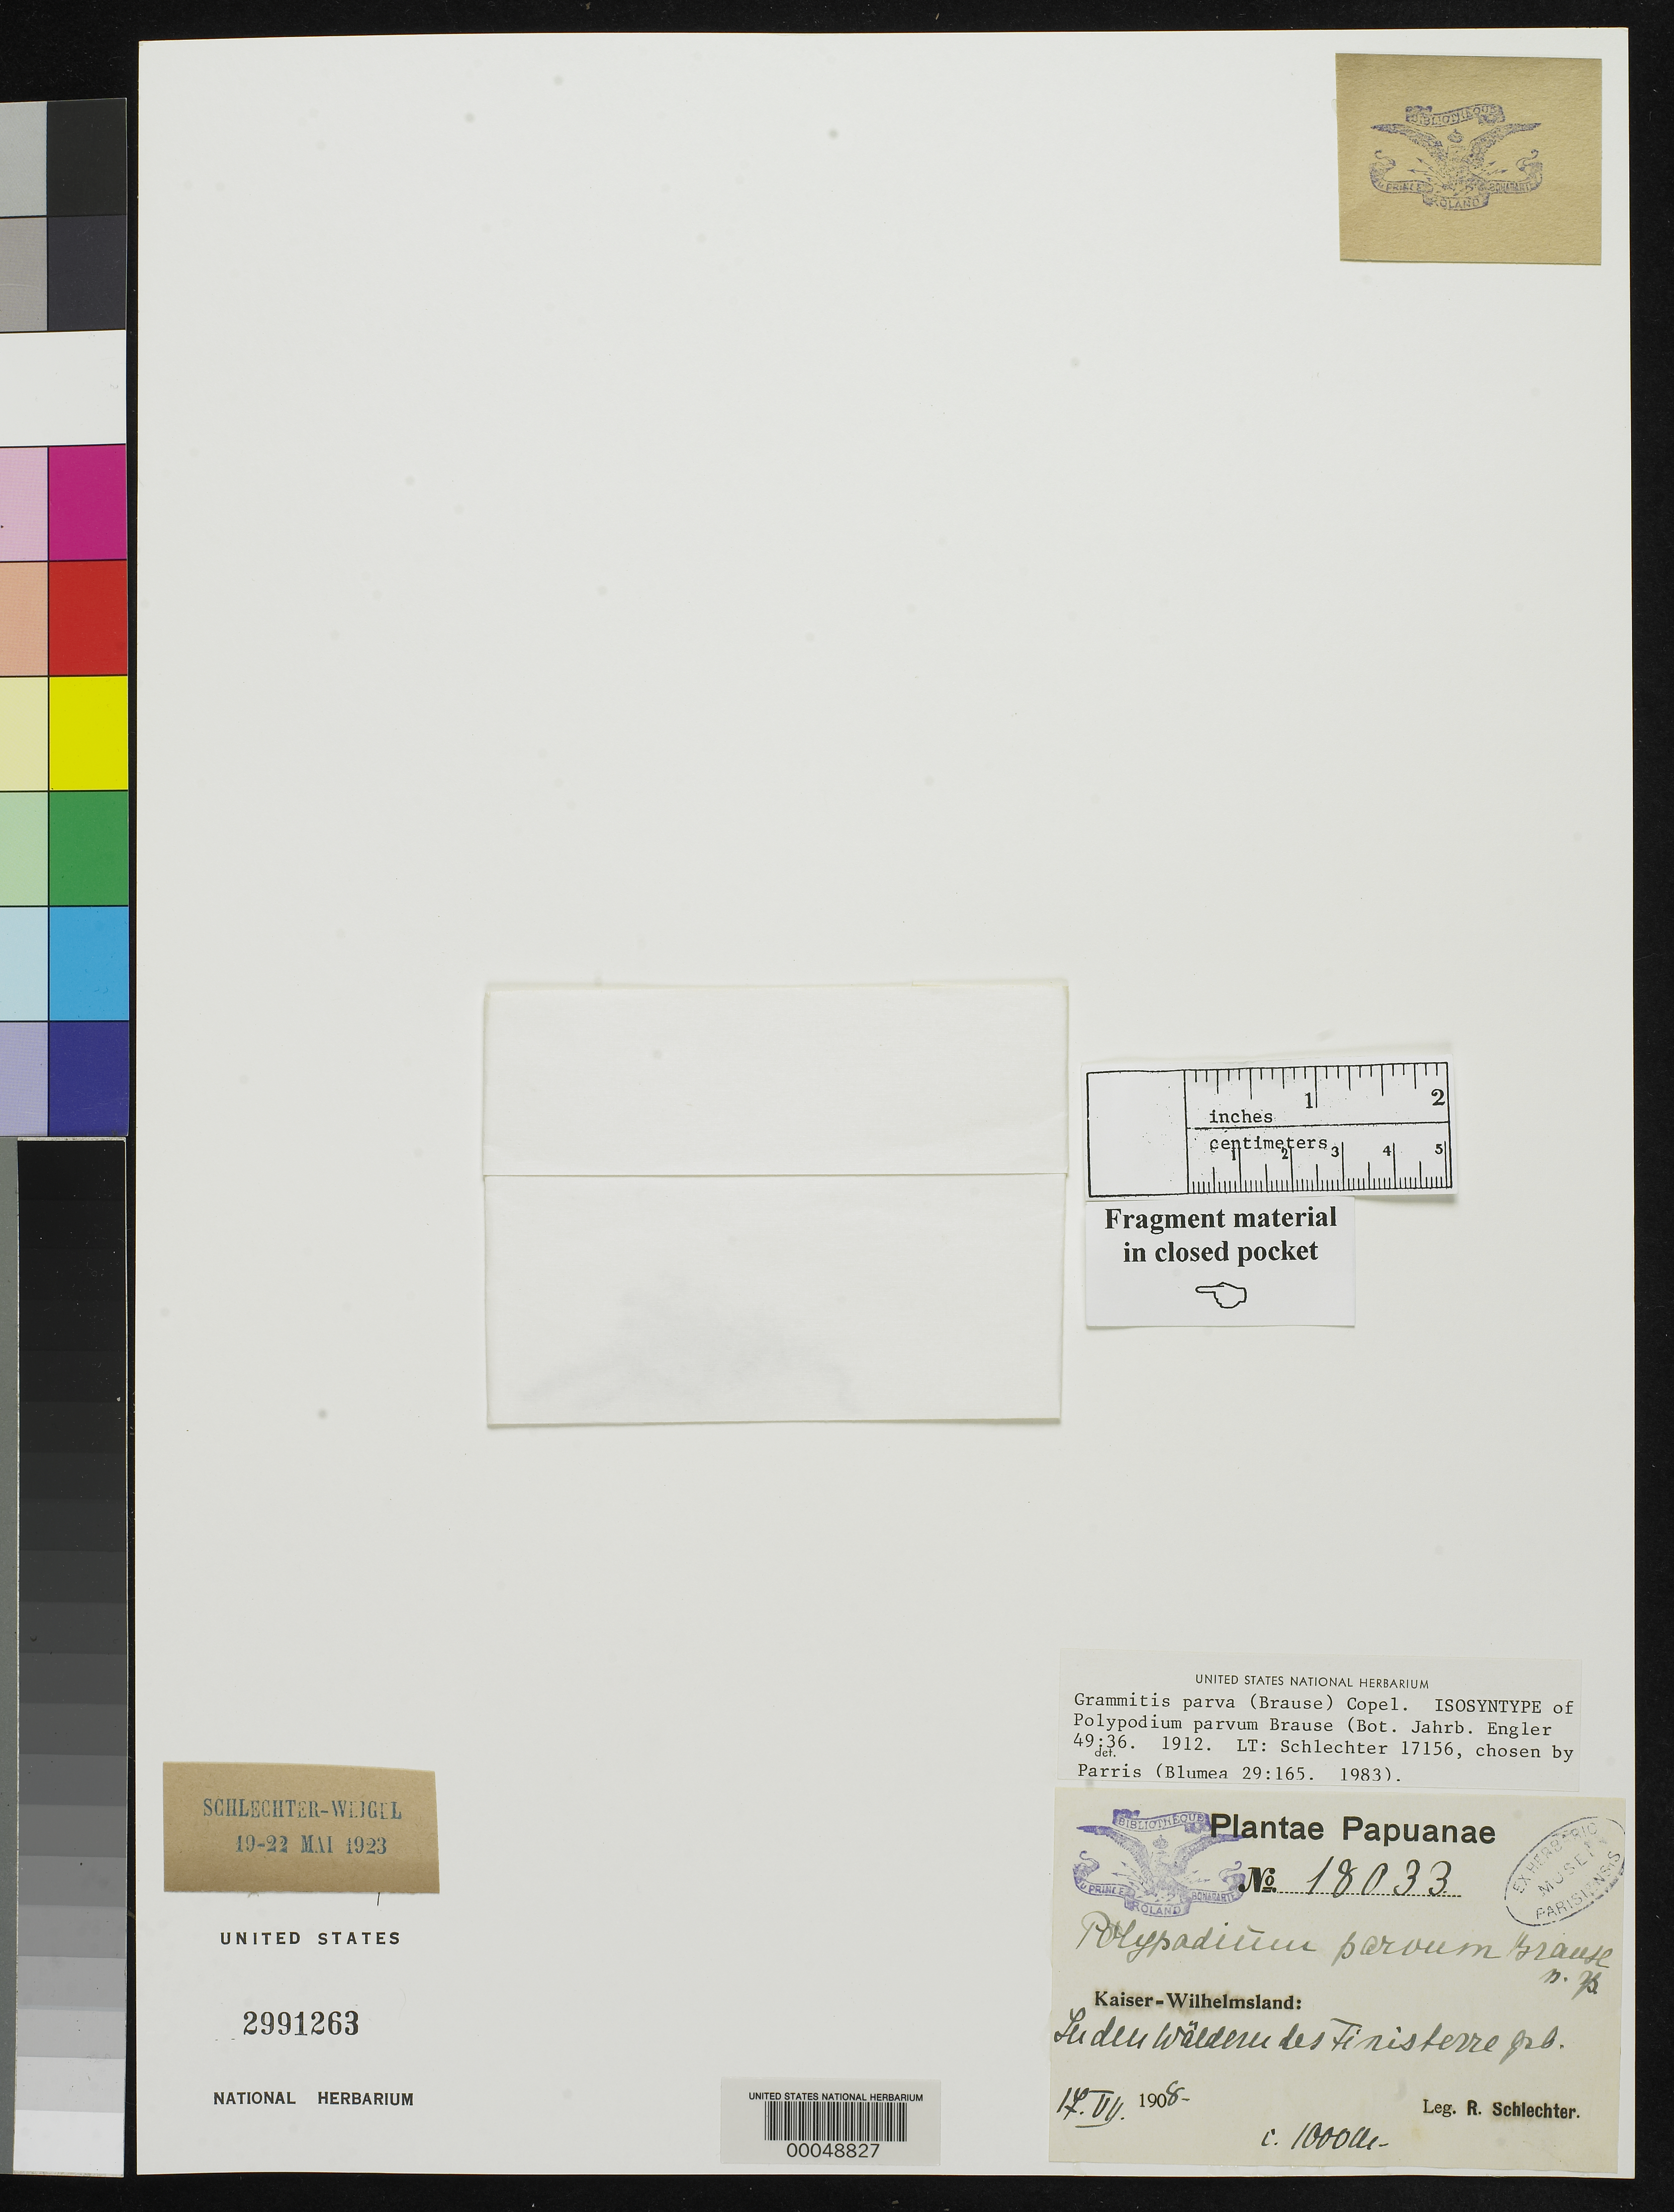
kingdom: Plantae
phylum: Tracheophyta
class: Polypodiopsida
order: Polypodiales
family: Polypodiaceae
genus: Polypodium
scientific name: Polypodium parvum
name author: Brause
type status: Isosyntype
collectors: F. R. R. Schlechter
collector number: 18033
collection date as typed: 17 Jul 1908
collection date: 1908-07-17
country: Papua New Guinea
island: New Guinea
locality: Kaiser-Wilhelmsland, Finisterre-Gebirges.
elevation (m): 1000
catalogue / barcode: US 2991263